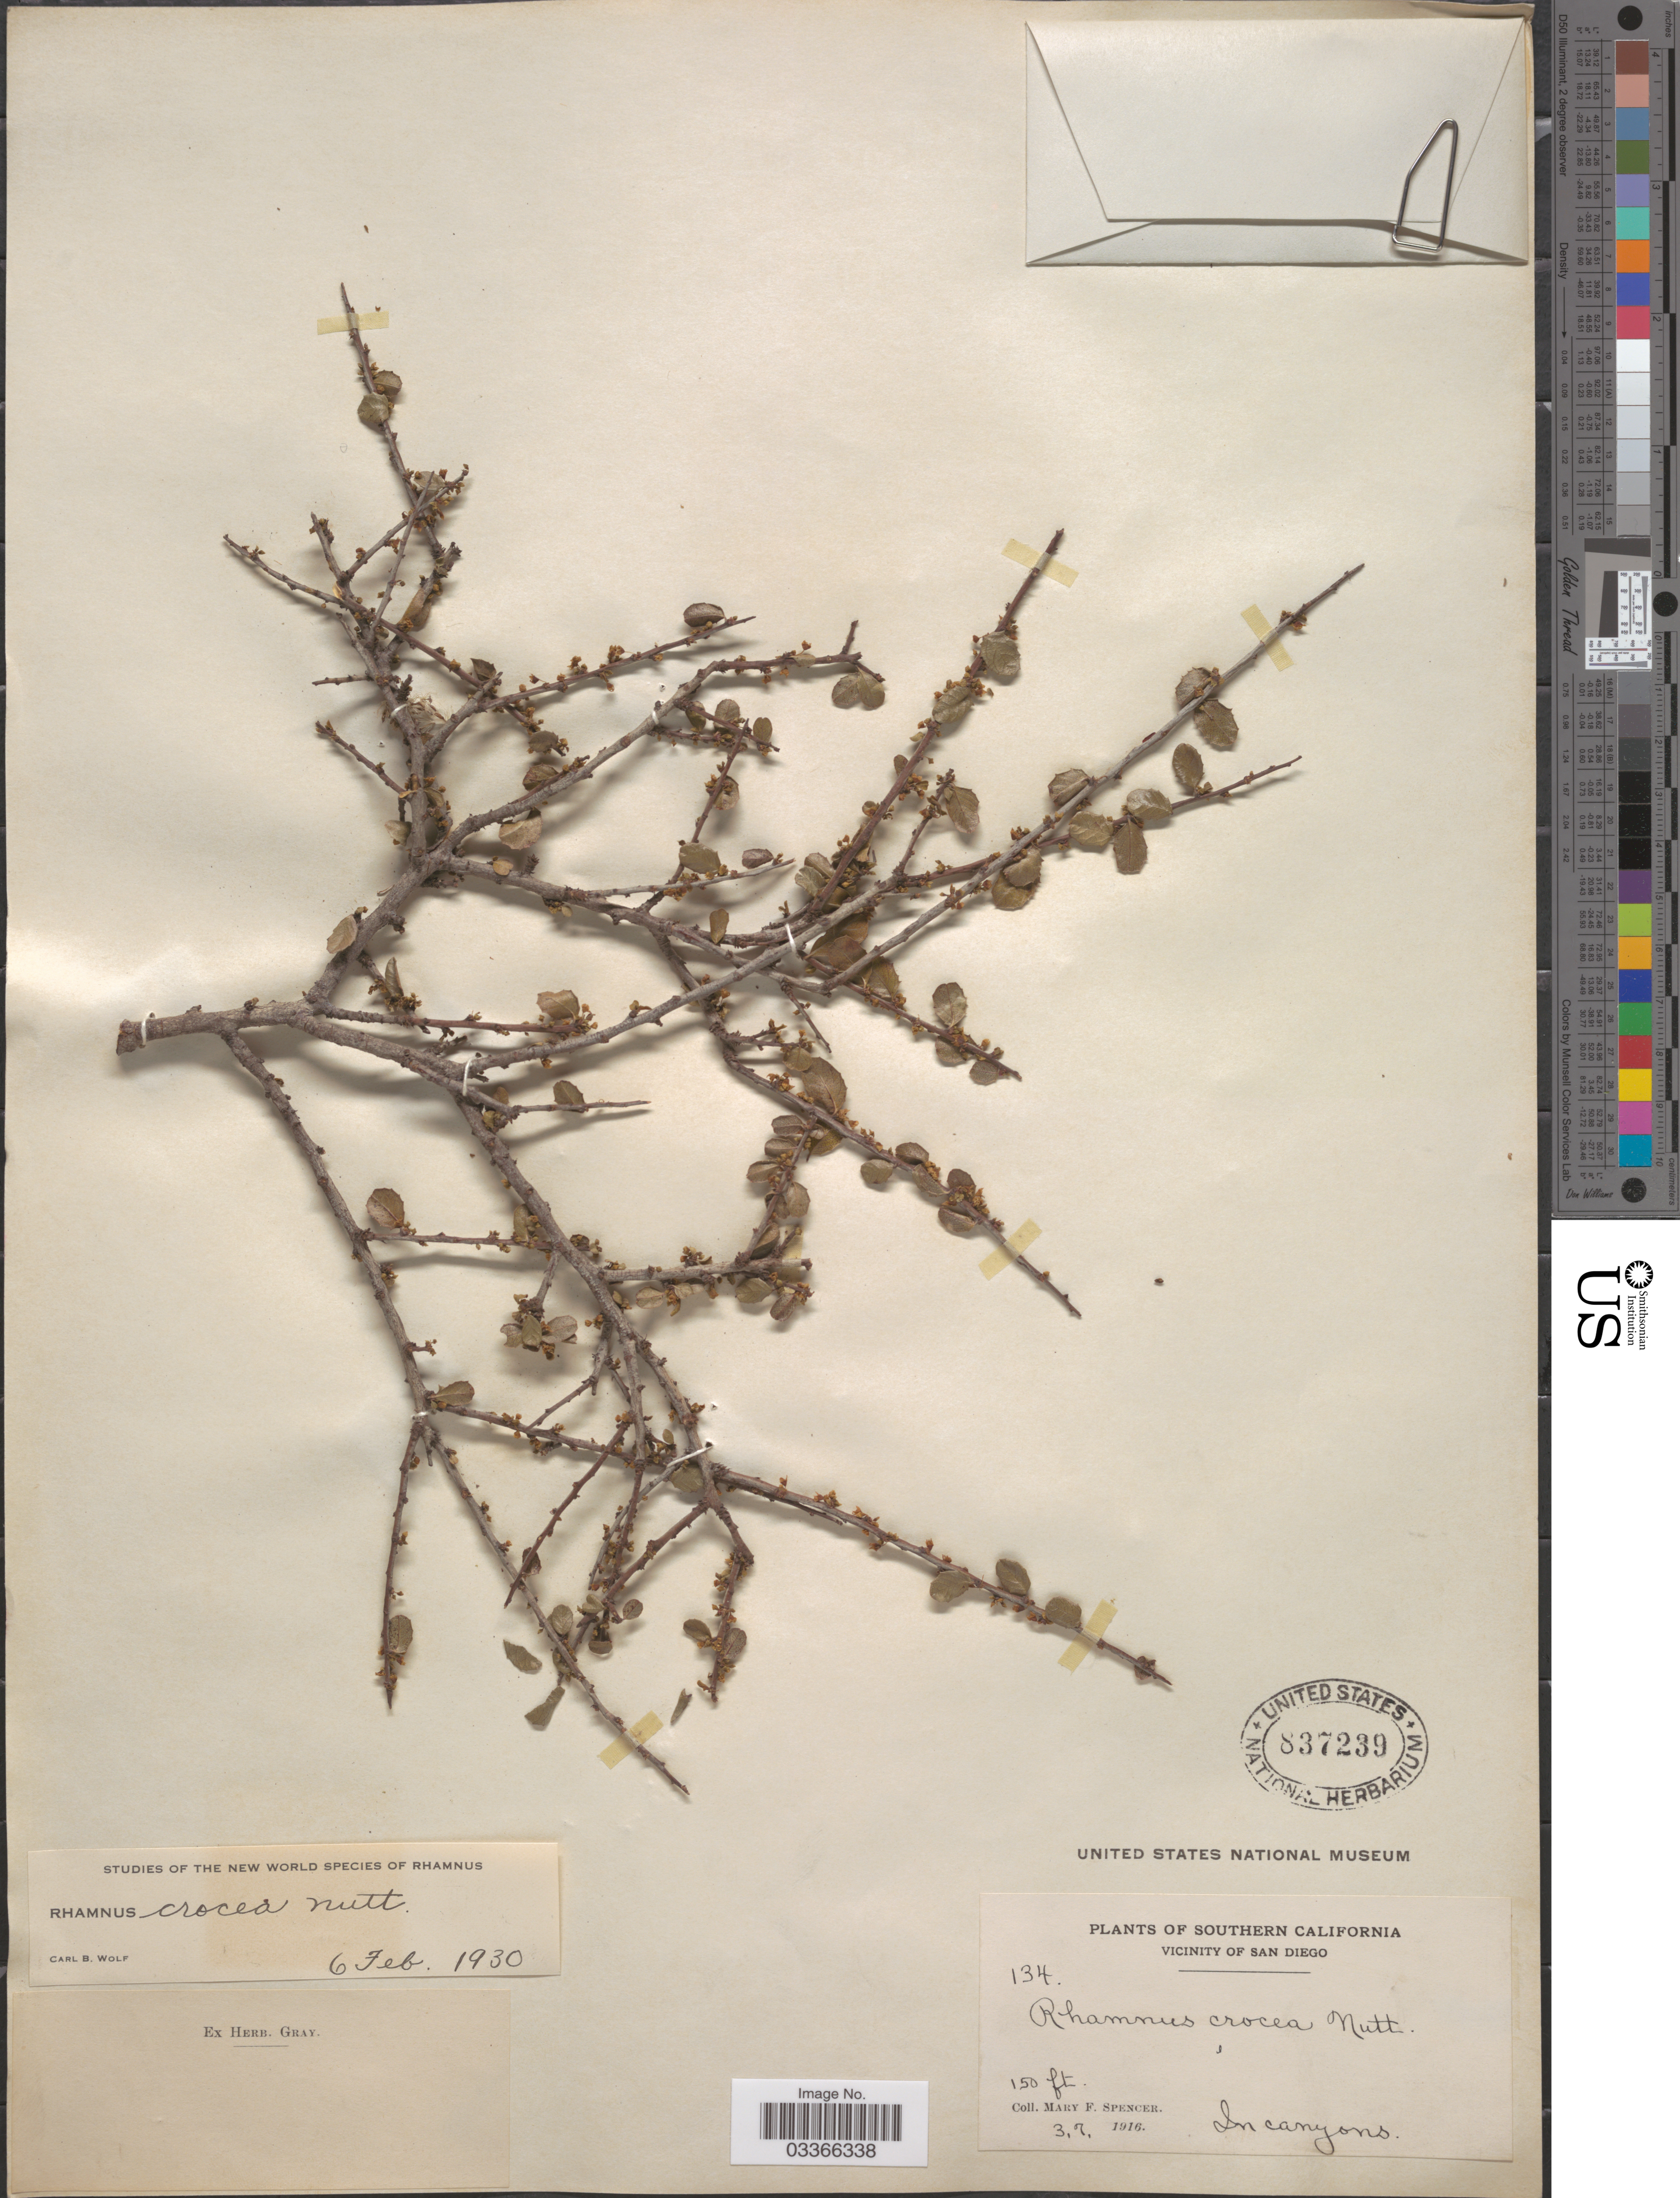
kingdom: Plantae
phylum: Tracheophyta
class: Magnoliopsida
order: Rosales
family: Rhamnaceae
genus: Rhamnus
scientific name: Rhamnus crocea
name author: Nutt.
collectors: M. Spencer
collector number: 134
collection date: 1916-03-07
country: United States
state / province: California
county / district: San Diego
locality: Southern California. Vicinity of San Diego.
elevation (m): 46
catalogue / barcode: US 837239